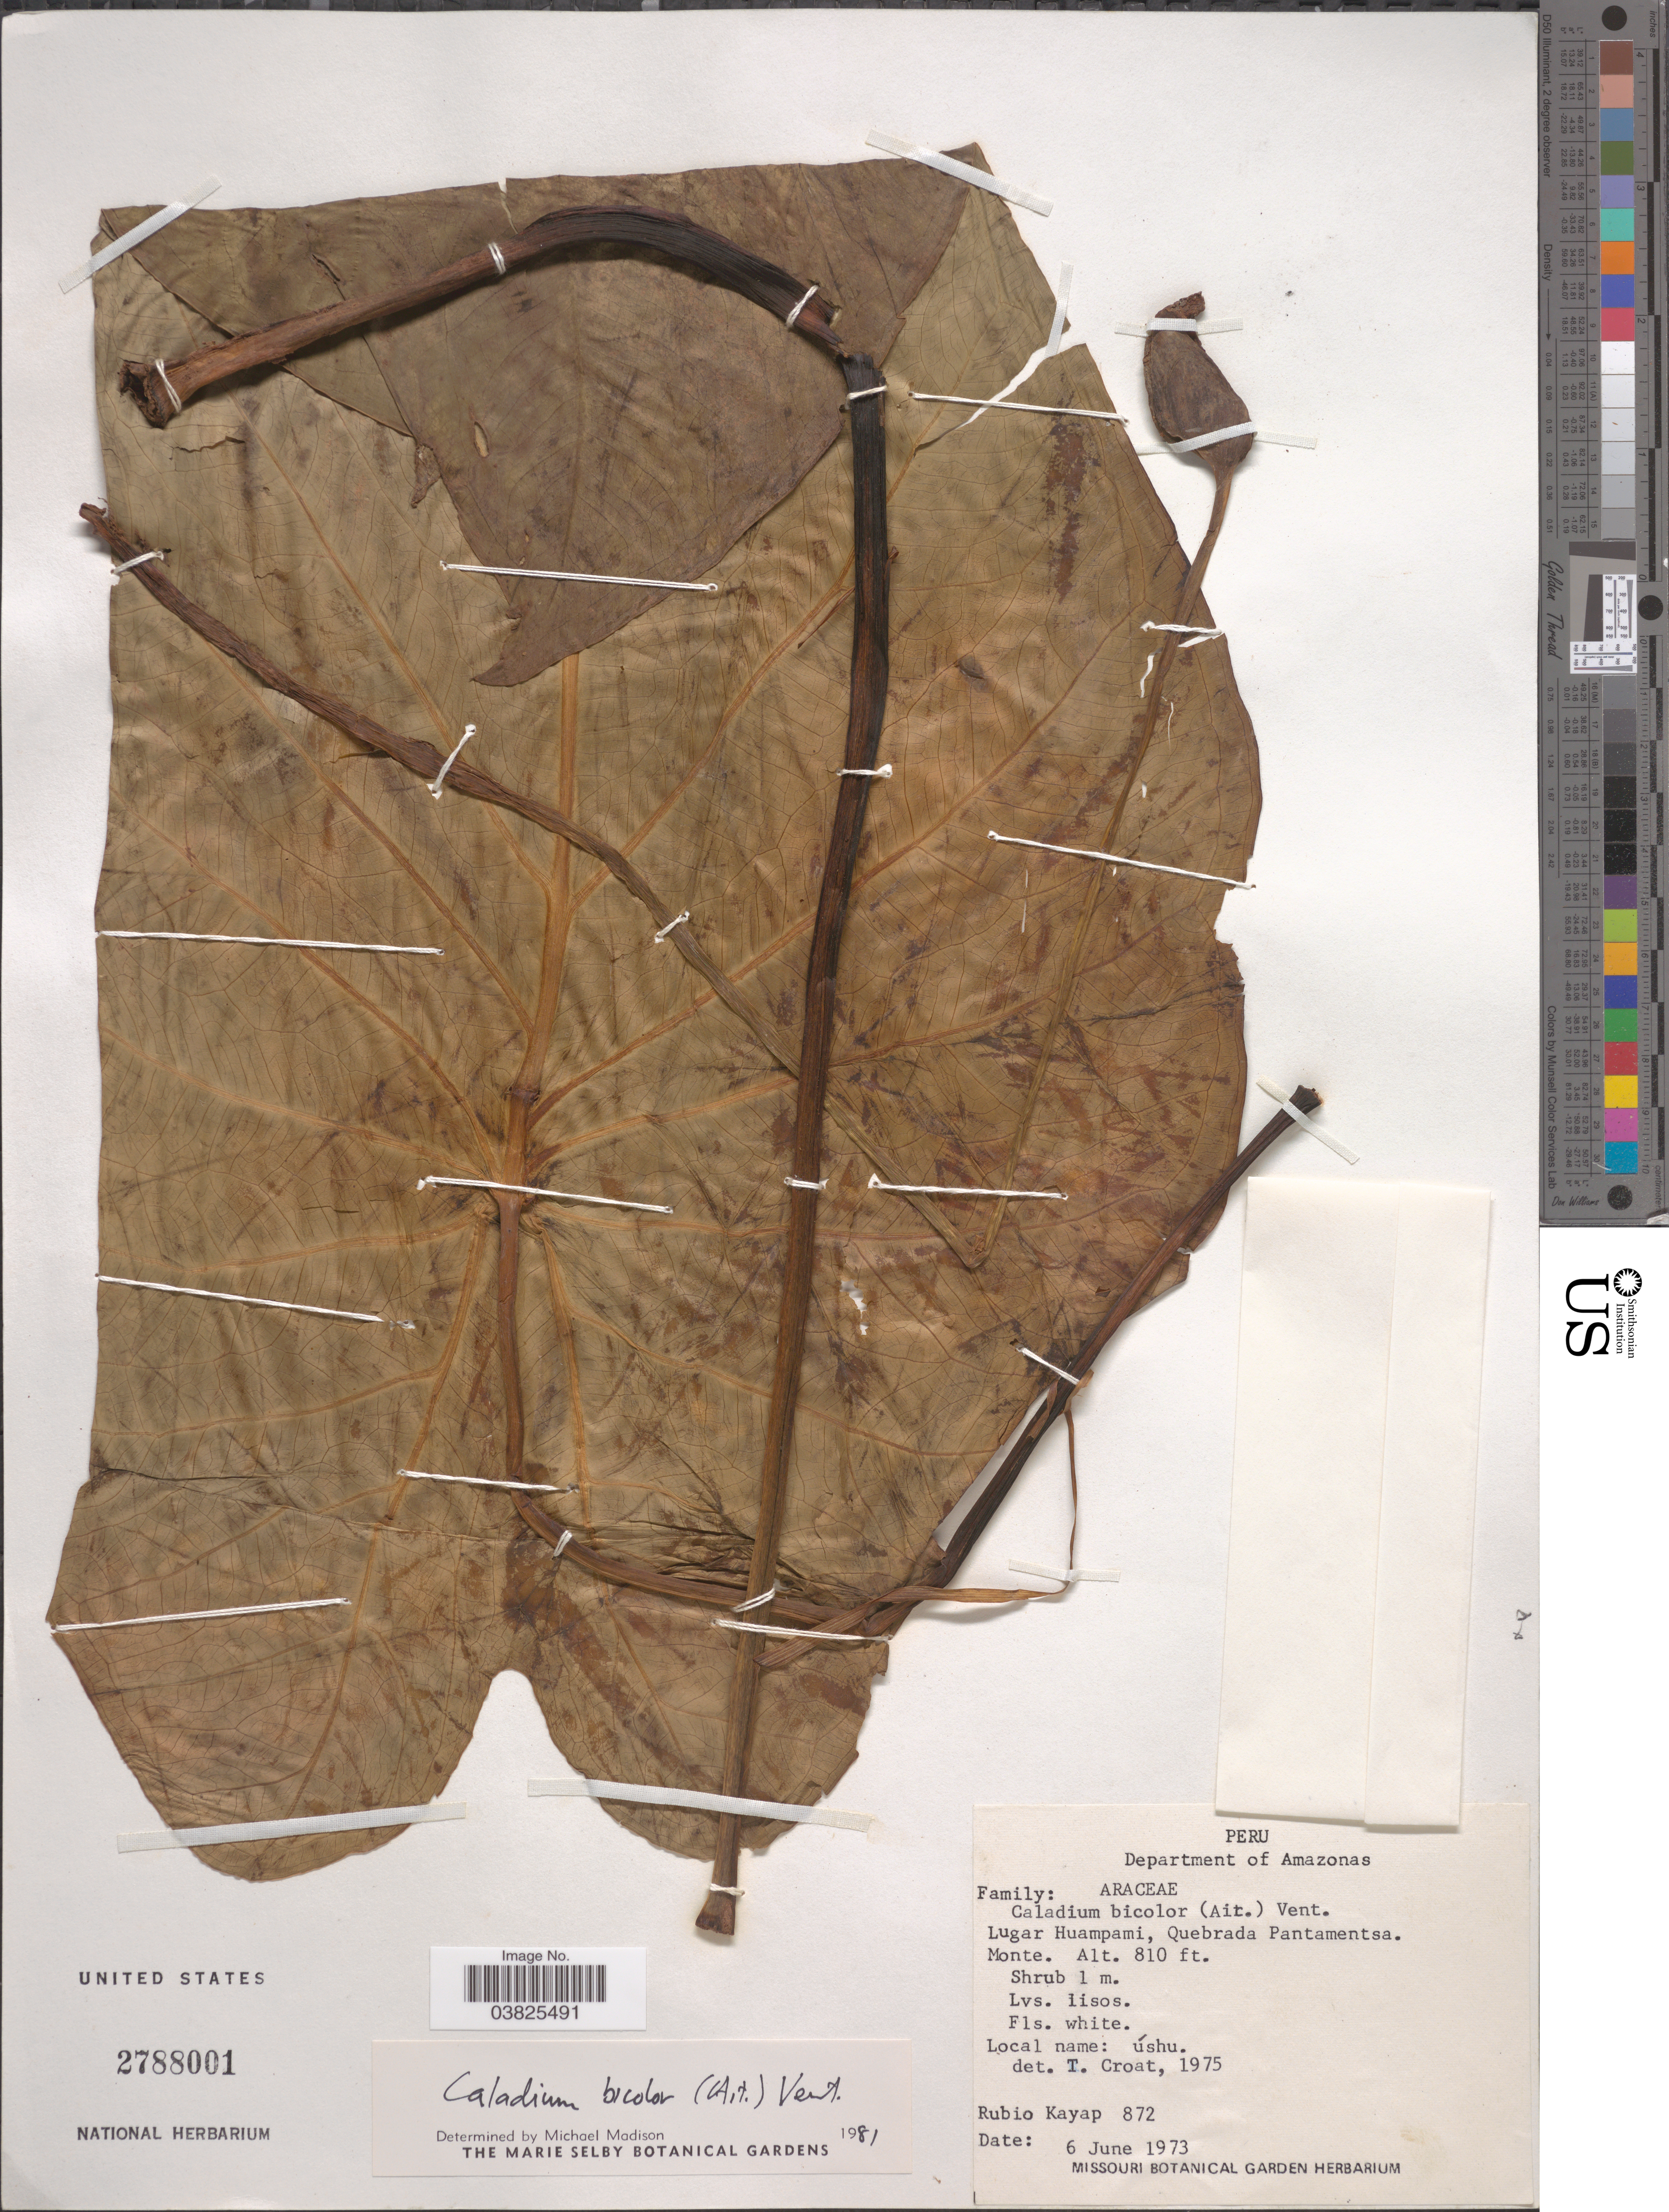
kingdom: Plantae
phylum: Tracheophyta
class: Liliopsida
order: Alismatales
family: Araceae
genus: Caladium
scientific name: Caladium bicolor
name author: (Aiton) Vent.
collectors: R. Kayap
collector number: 872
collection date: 1973-06-06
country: Peru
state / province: Amazonas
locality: Department of Amazonas. Lugar Huampami, Quebrada Pantamentsa.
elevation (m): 247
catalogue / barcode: US 2788001